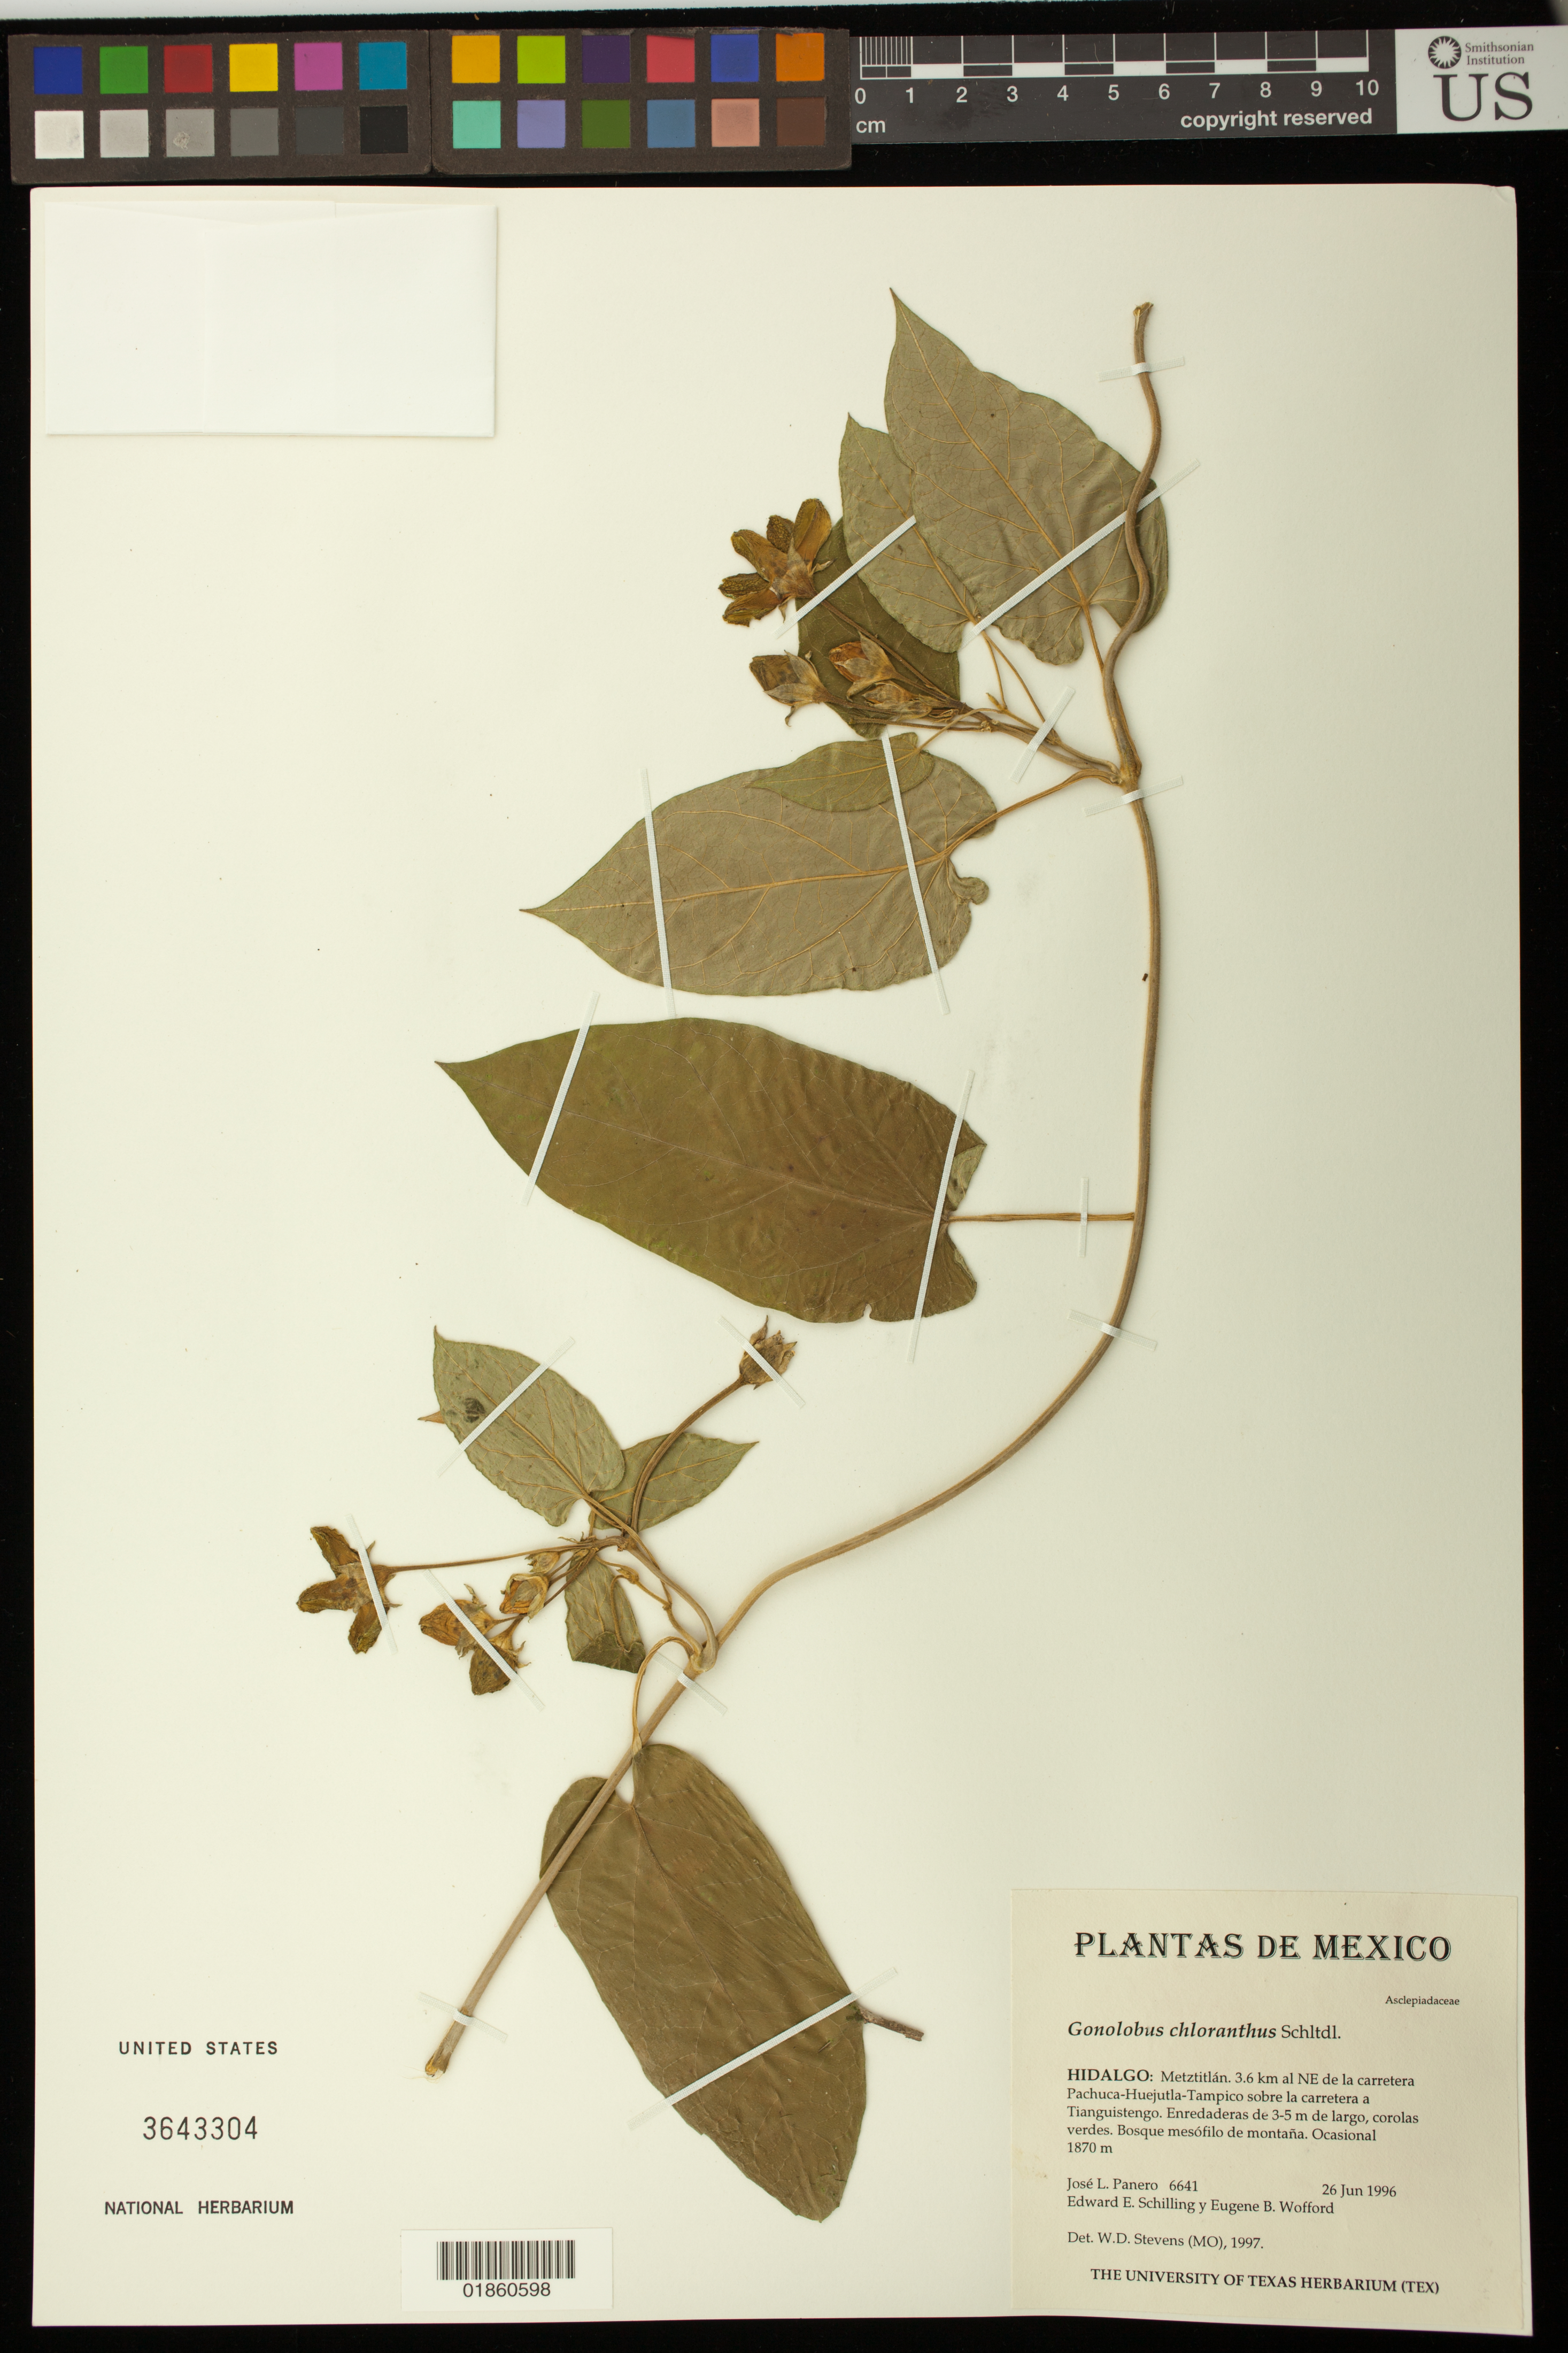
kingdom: Plantae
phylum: Tracheophyta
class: Magnoliopsida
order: Gentianales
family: Apocynaceae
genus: Gonolobus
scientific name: Gonolobus chloranthus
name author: Schltdl.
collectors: J. L. Panero, E. E. Schilling & B. Wofford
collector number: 6641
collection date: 1996-06-26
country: Mexico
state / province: Hidalgo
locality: Metztitlán. 3.6 km al NE de la carretera Pachuca-Huejutla-Tampico sobre la carretera a Tianguistengo.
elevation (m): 1870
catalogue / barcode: US 3643304